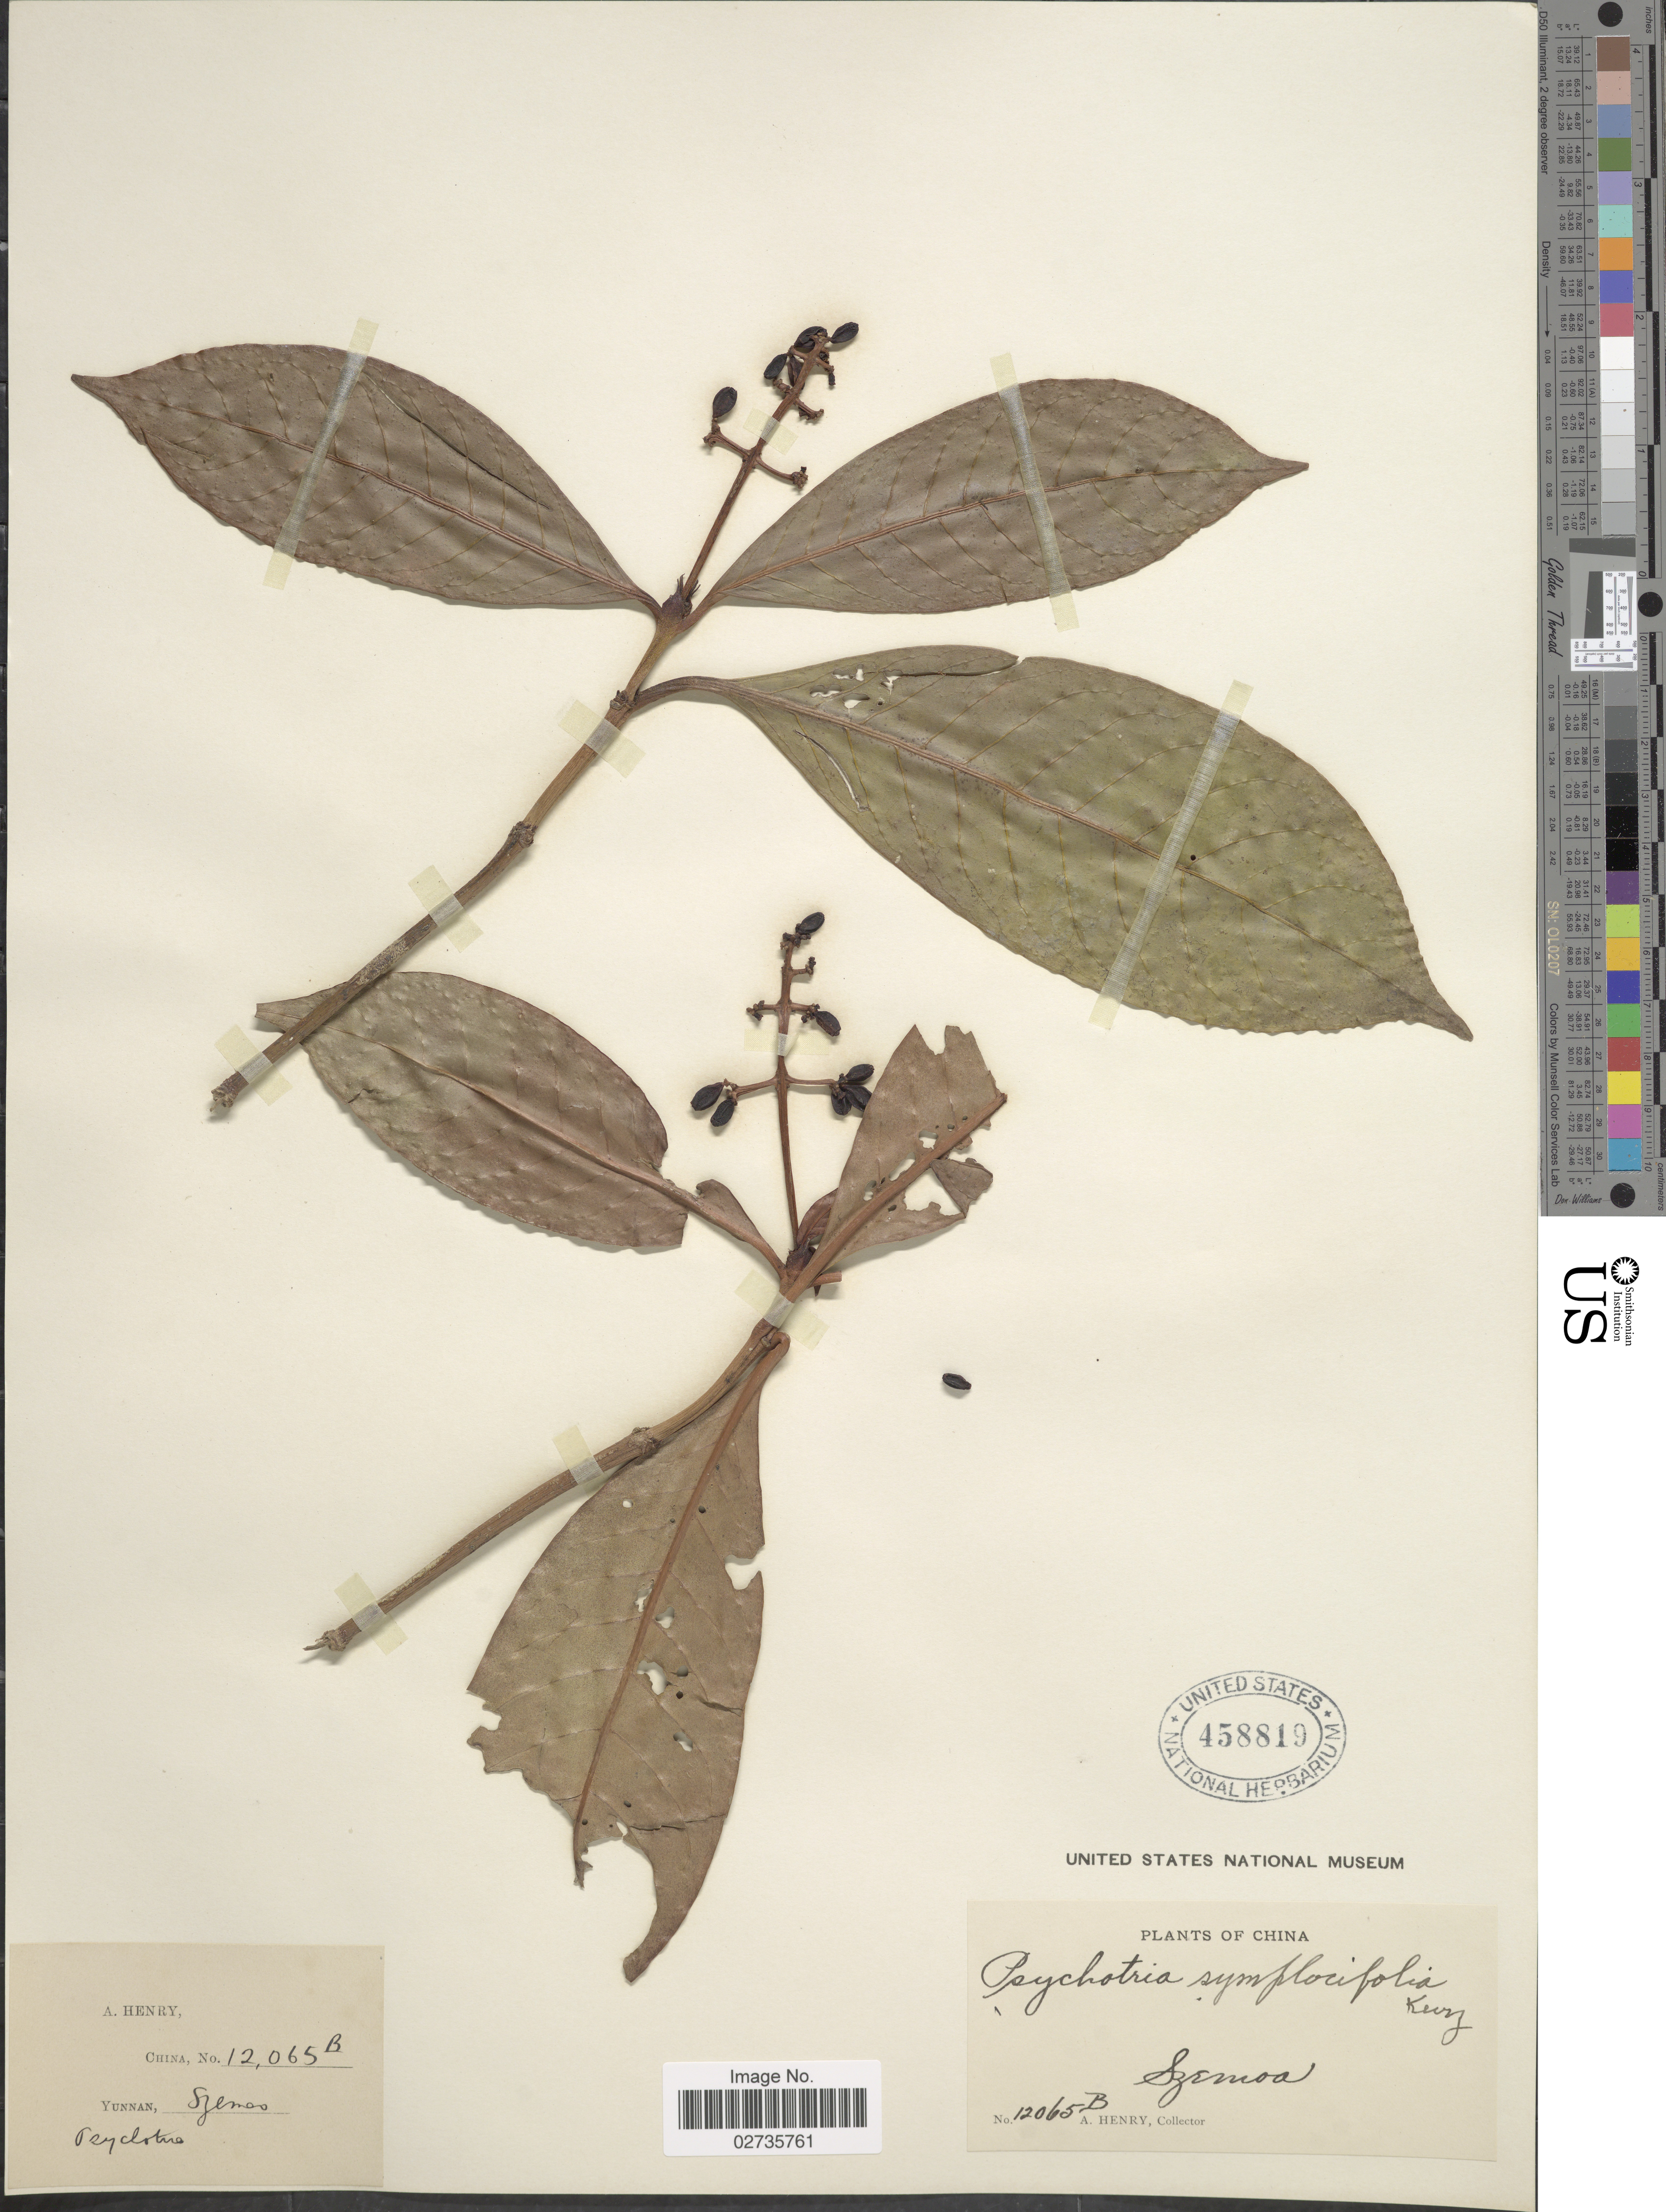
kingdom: Plantae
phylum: Tracheophyta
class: Magnoliopsida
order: Gentianales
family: Rubiaceae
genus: Psychotria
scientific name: Psychotria symplocifolia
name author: Kurz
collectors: A. Henry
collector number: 12065 B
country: China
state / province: Yunnan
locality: Szemoa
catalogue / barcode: US 458819